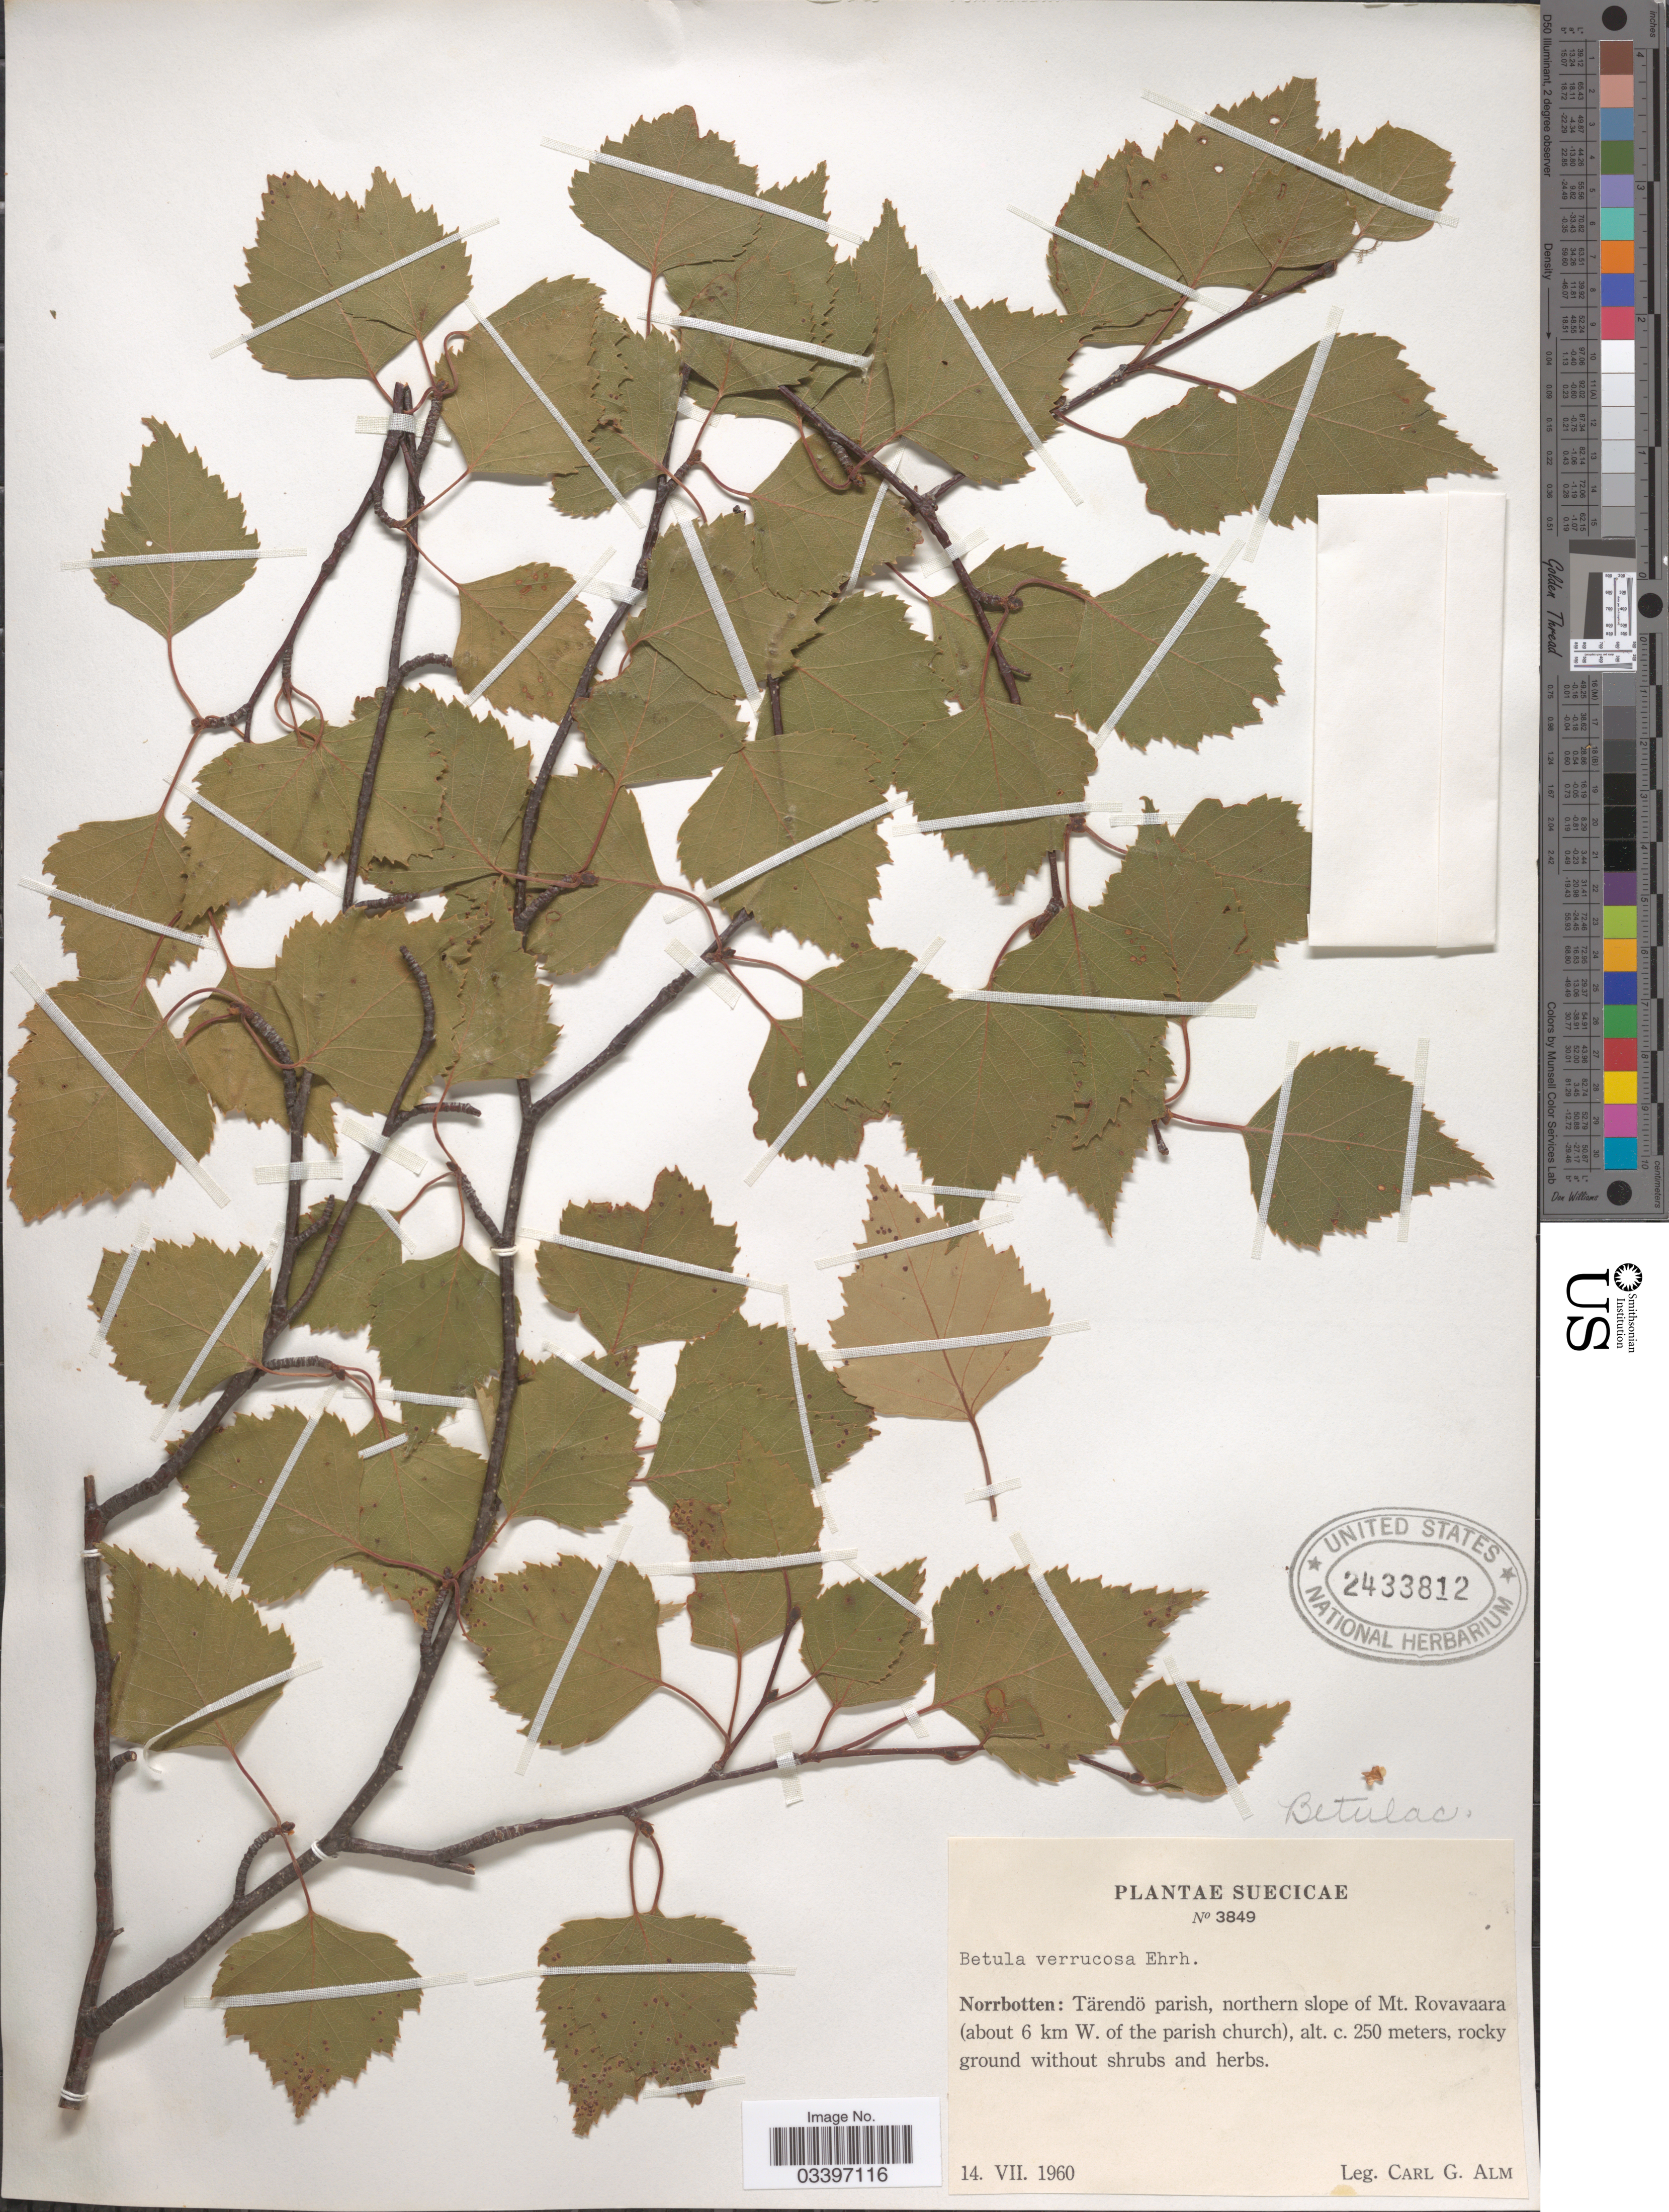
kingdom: Plantae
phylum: Tracheophyta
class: Magnoliopsida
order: Fagales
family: Betulaceae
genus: Betula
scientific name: Betula verrucosa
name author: Ehrh.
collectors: C. G. Alm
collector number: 3849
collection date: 1960-07-14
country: Sweden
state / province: Norrbotten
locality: Suecicae. Norrbotten: Tärendö parish, northern slope of Mt. Rovavaara (about 6 km W. of the parish church).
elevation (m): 250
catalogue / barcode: US 2433812